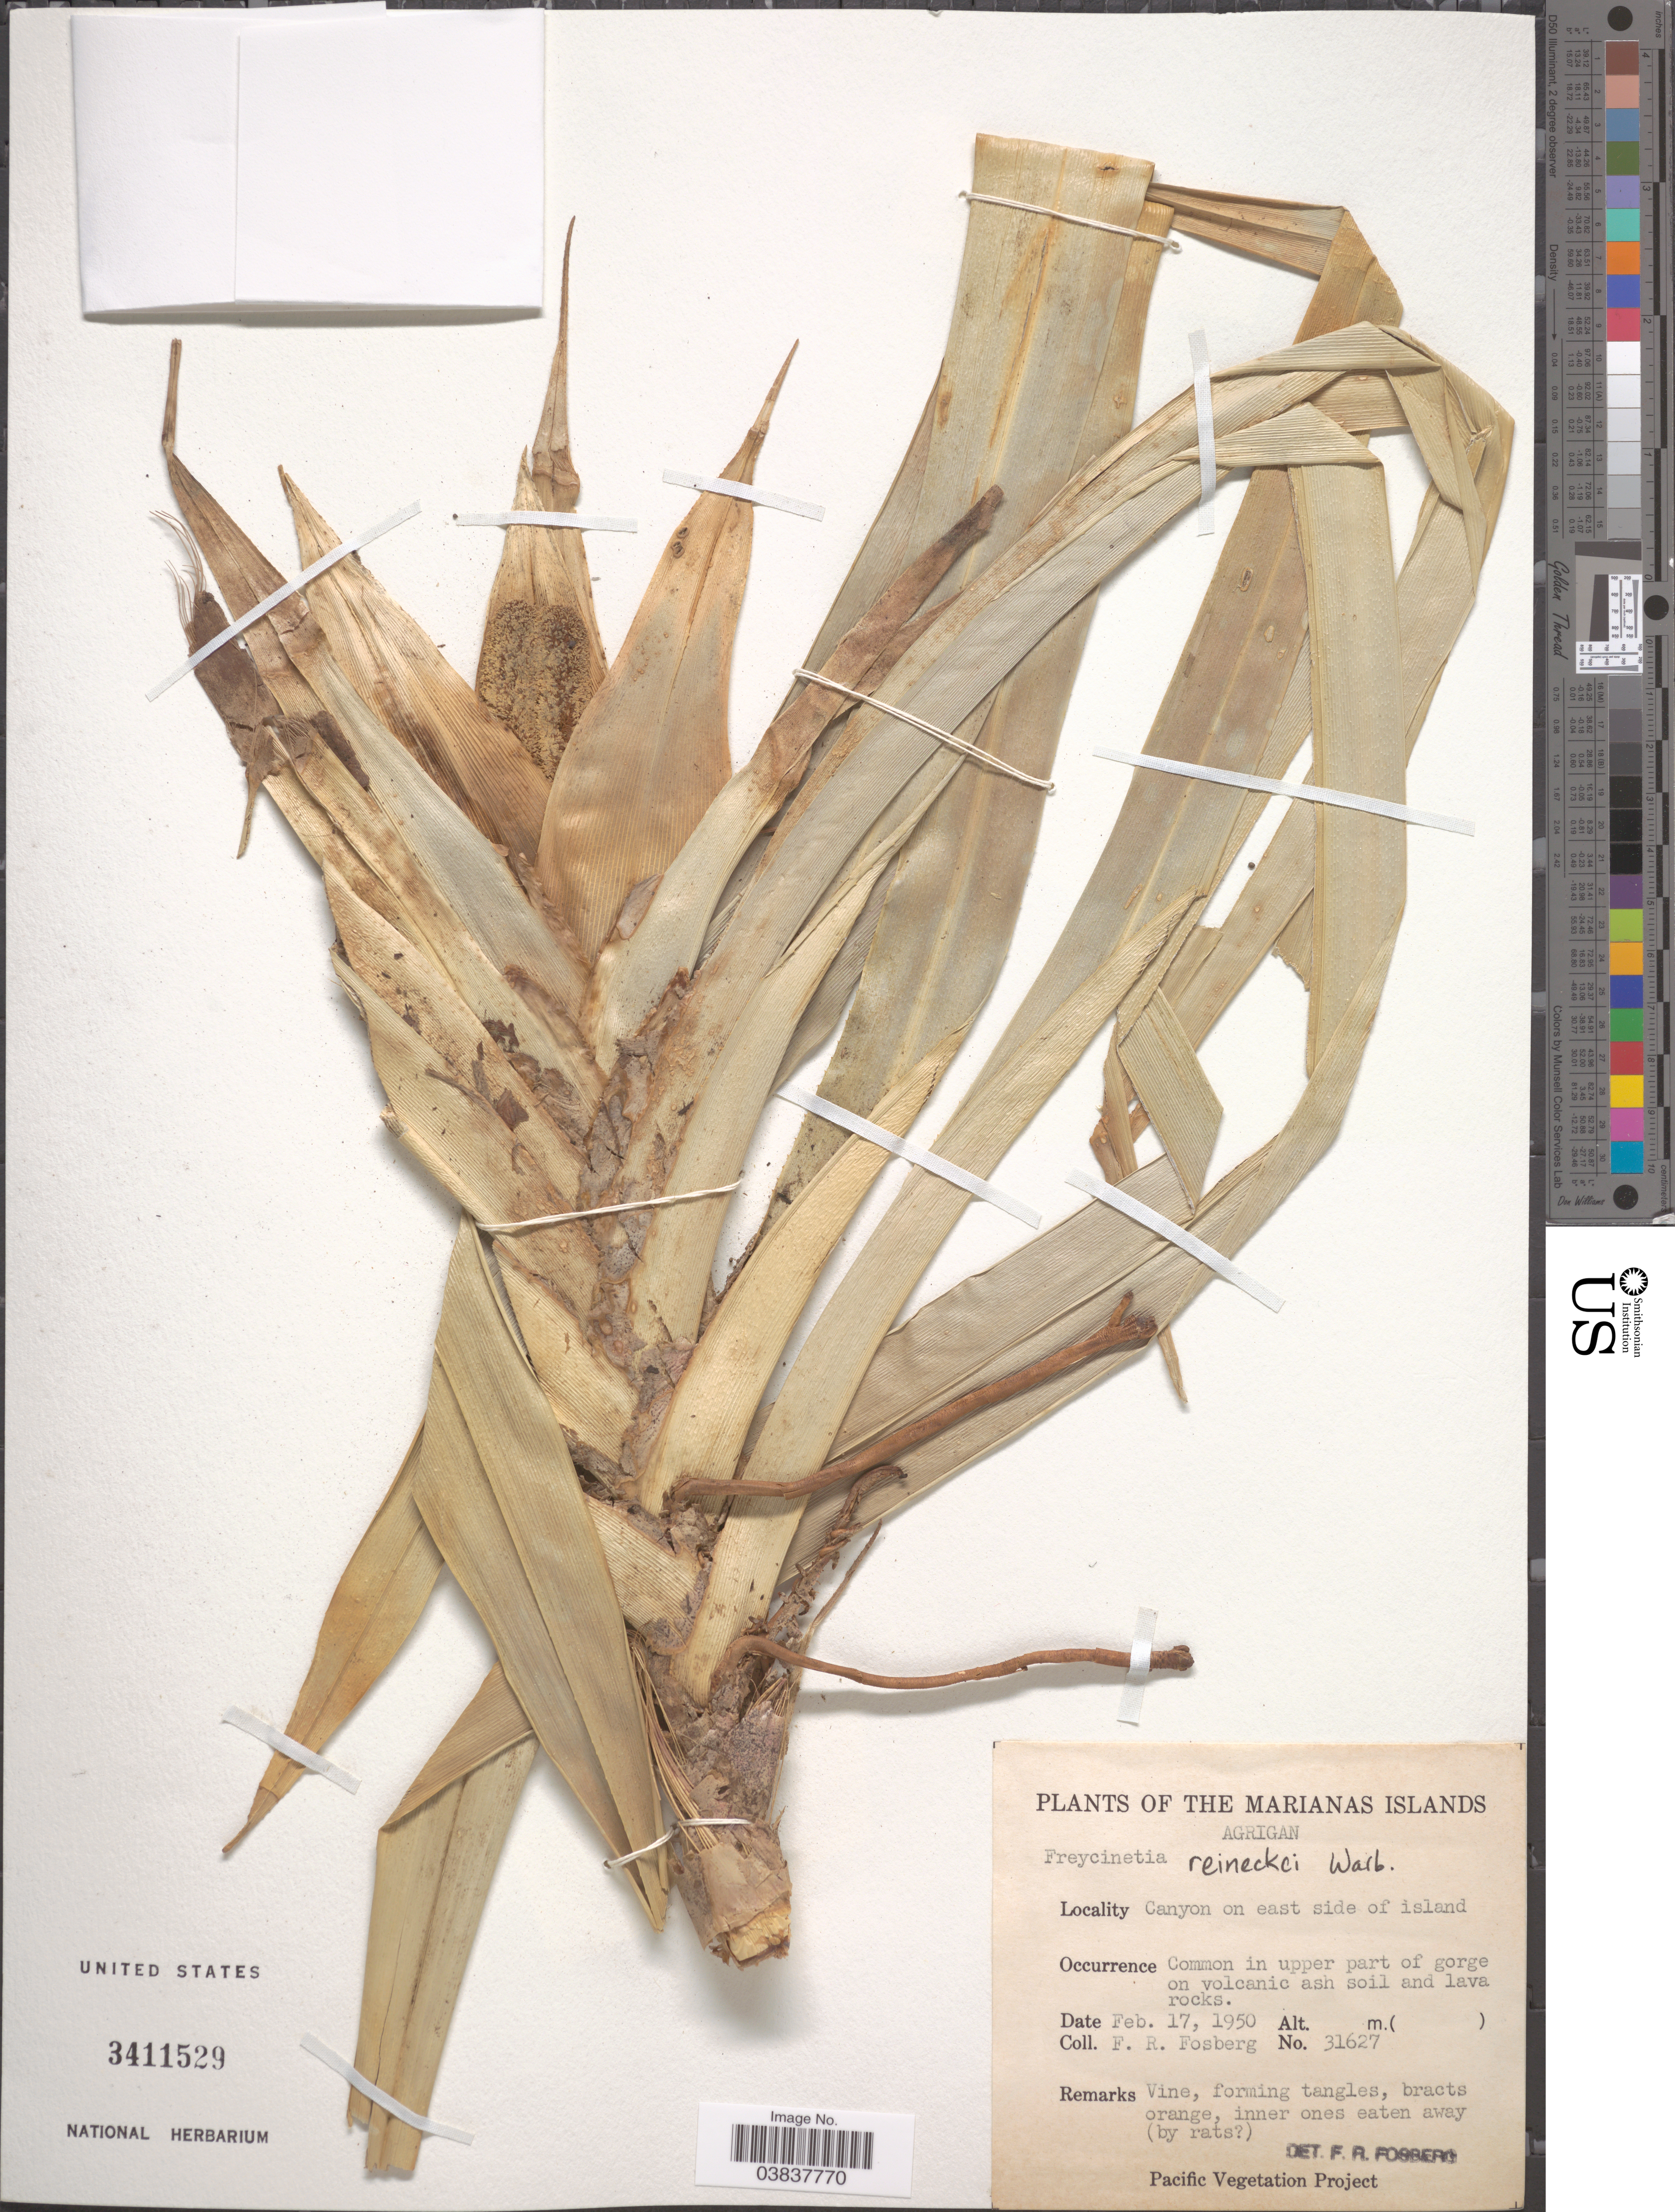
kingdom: Plantae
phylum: Tracheophyta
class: Liliopsida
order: Pandanales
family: Pandanaceae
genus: Freycinetia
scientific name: Freycinetia reineckei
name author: Warb. ex Reinecke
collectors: F. R. Fosberg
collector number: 31627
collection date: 1950-02-17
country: Northern Mariana Islands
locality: The Marianas Islands. Agrigan. Canyon on east side of island.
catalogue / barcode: US 3411529